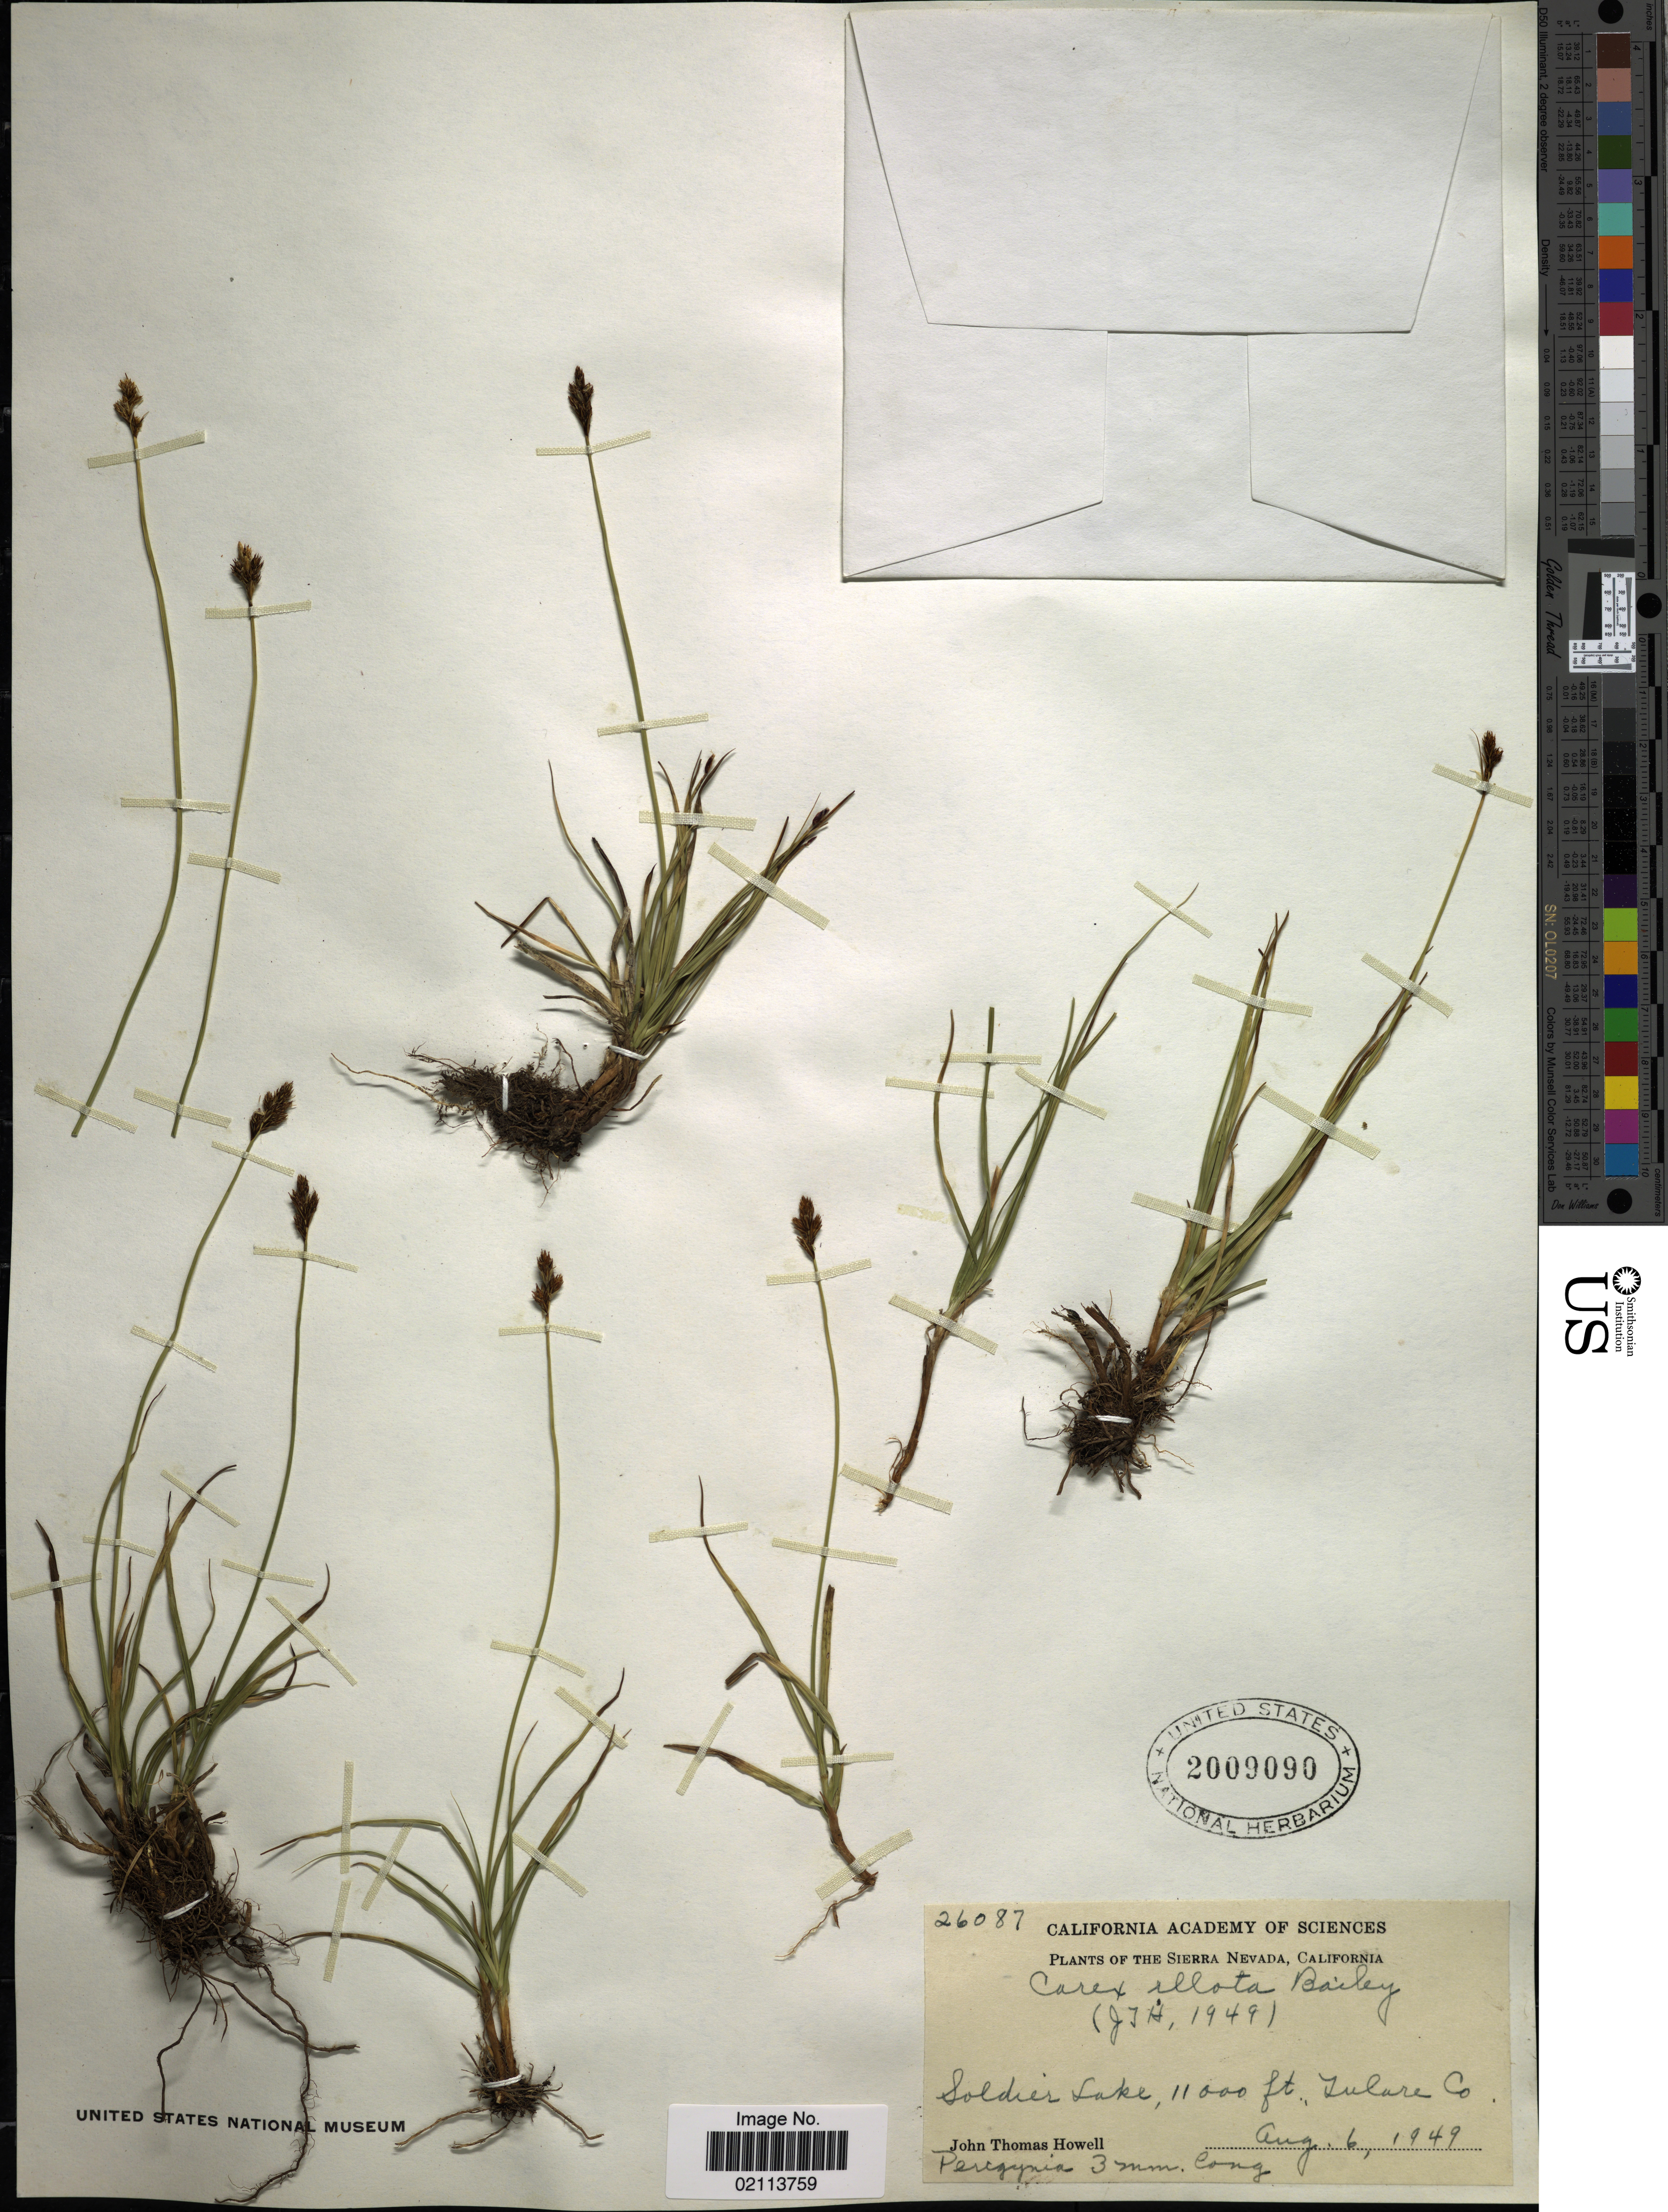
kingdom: Plantae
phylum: Tracheophyta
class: Liliopsida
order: Poales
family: Cyperaceae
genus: Carex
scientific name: Carex illota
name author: L.H. Bailey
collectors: J. T. Howell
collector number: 26087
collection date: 1949-08-06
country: United States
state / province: California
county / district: Tulare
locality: The Sierra Nevada, California, Soldier Lake, Tulare Co.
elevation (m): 3353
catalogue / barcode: US 2009090